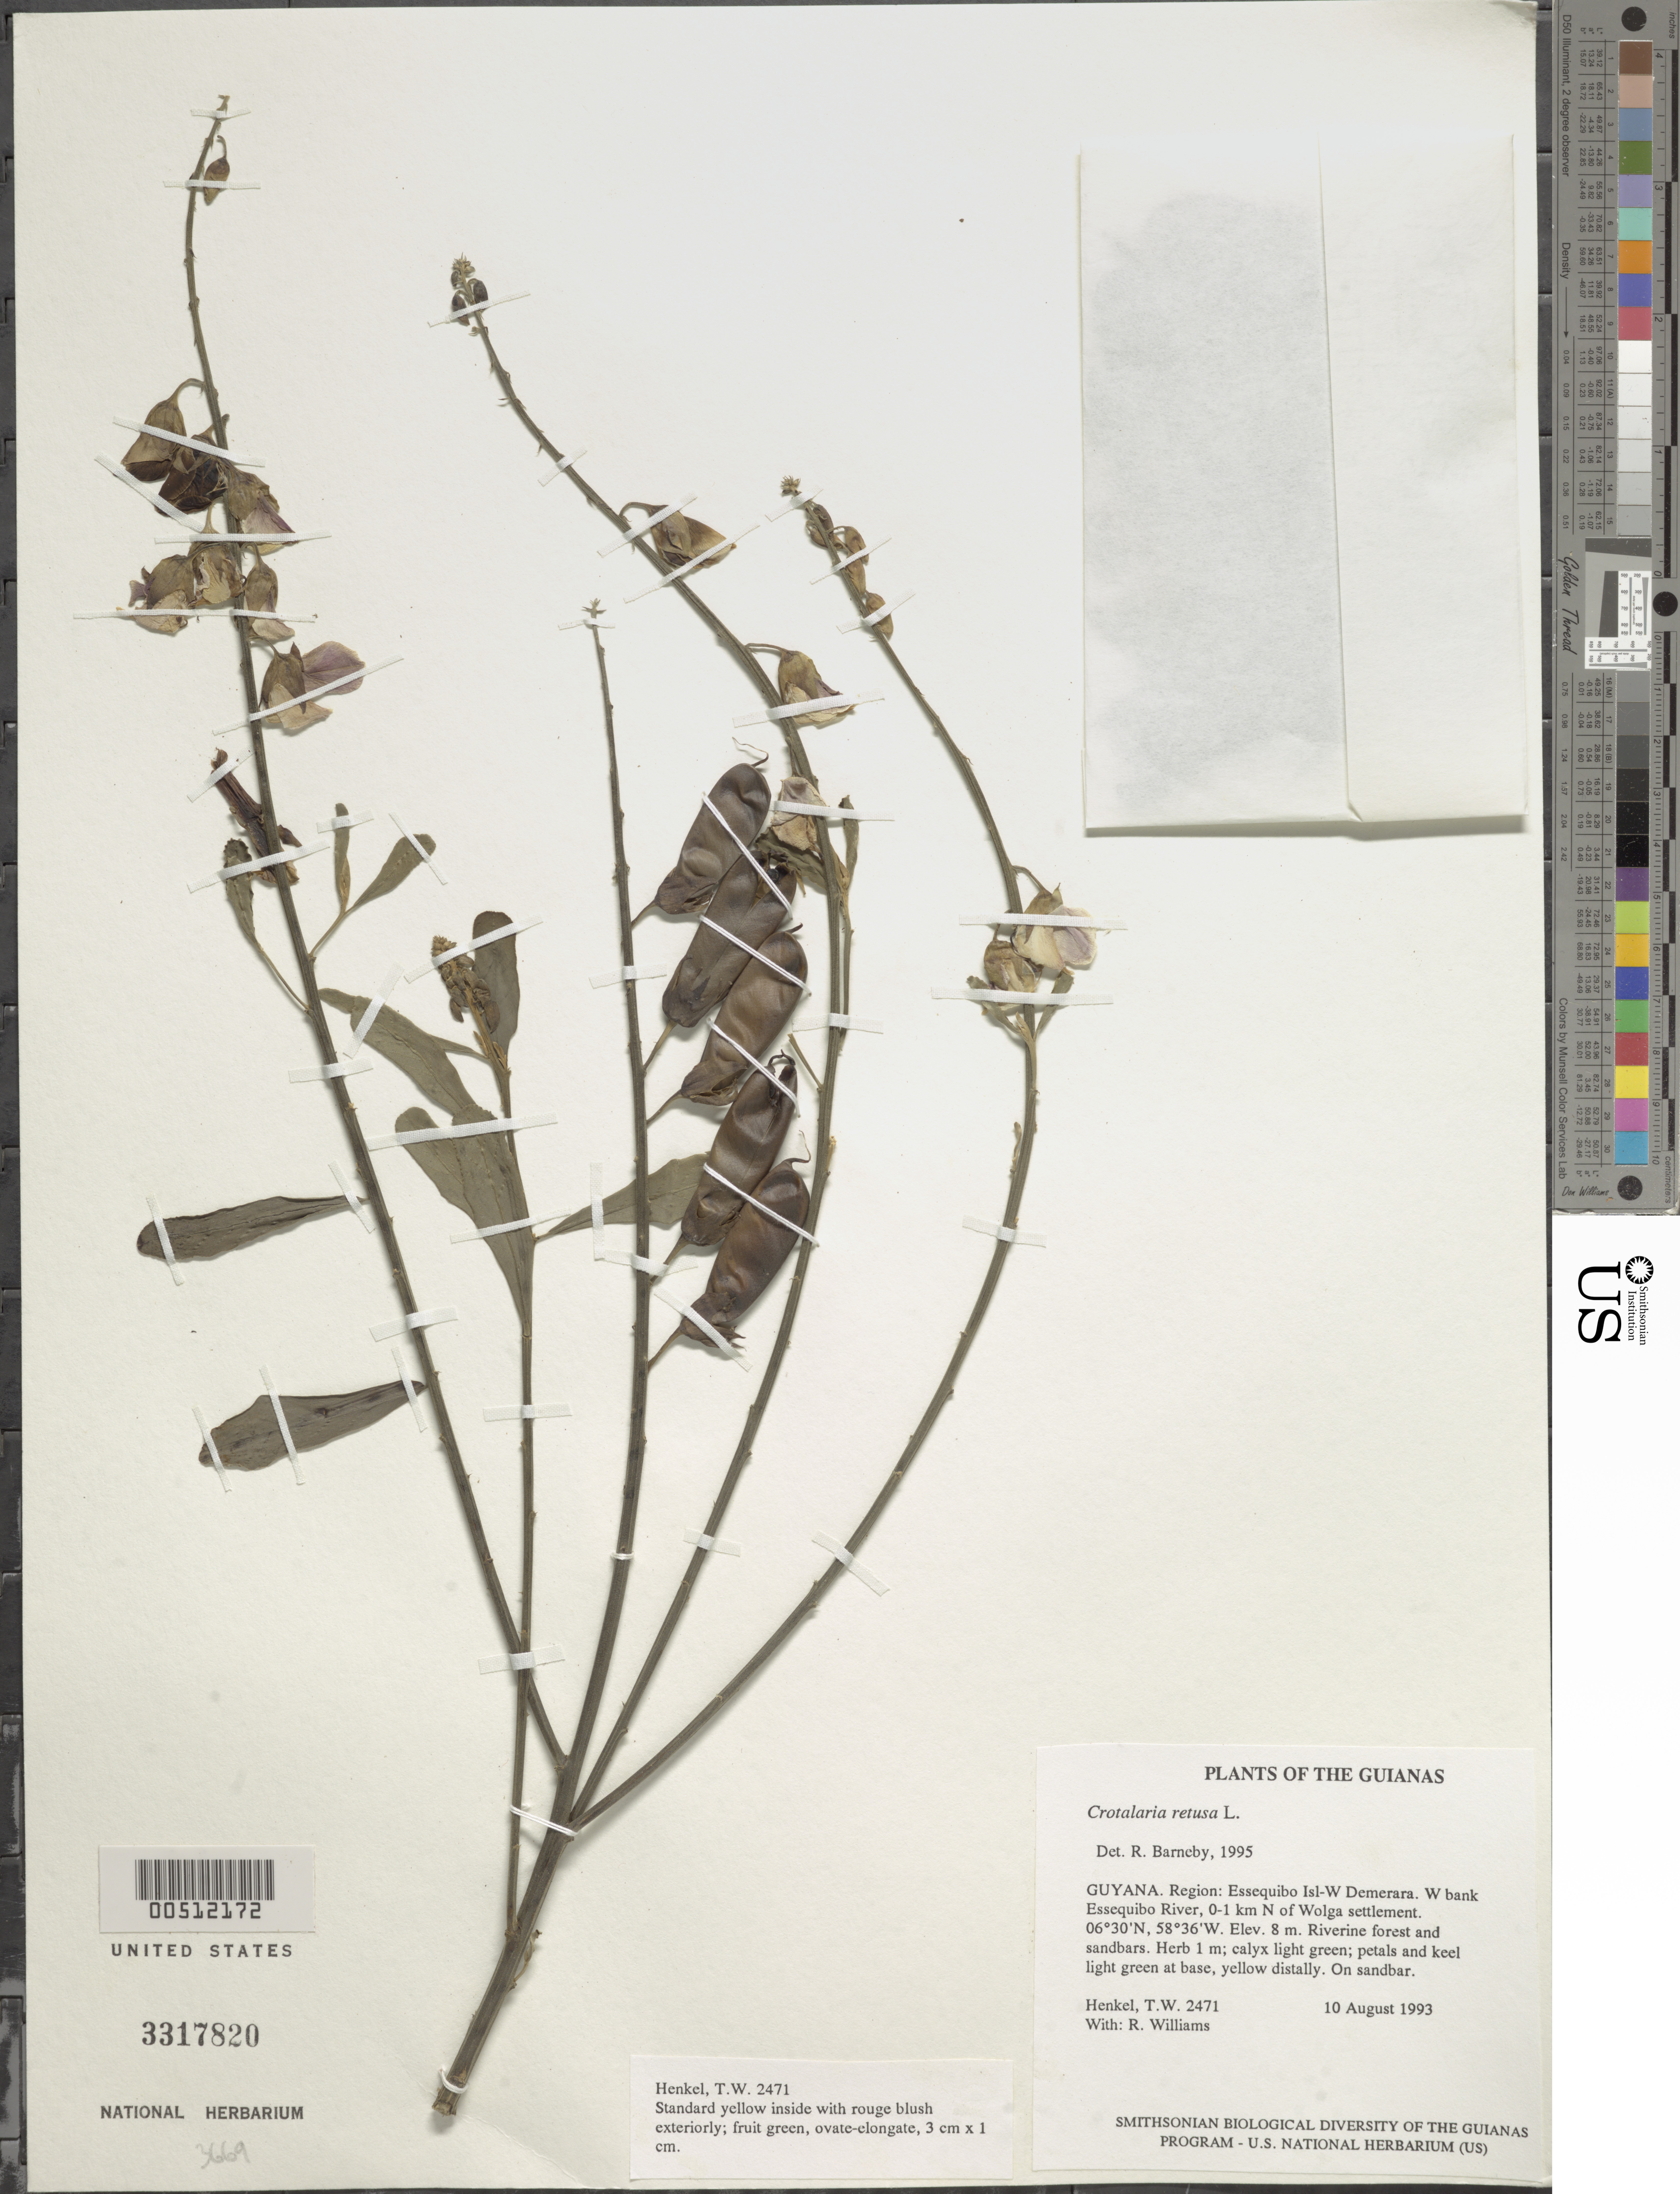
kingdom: Plantae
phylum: Tracheophyta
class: Magnoliopsida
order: Fabales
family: Fabaceae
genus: Crotalaria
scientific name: Crotalaria retusa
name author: L.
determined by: Barneby, Rupert C., (NY)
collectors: T. Henkel & R. Williams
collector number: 2471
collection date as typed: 10 August 1993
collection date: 1993-08-10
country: Guyana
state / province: Essequibo Isl-W. Demerara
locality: W bank Essequibo River, 0-1 km N of Wolga settlement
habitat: Riverine forest and sandbars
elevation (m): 8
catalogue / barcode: US 3317820